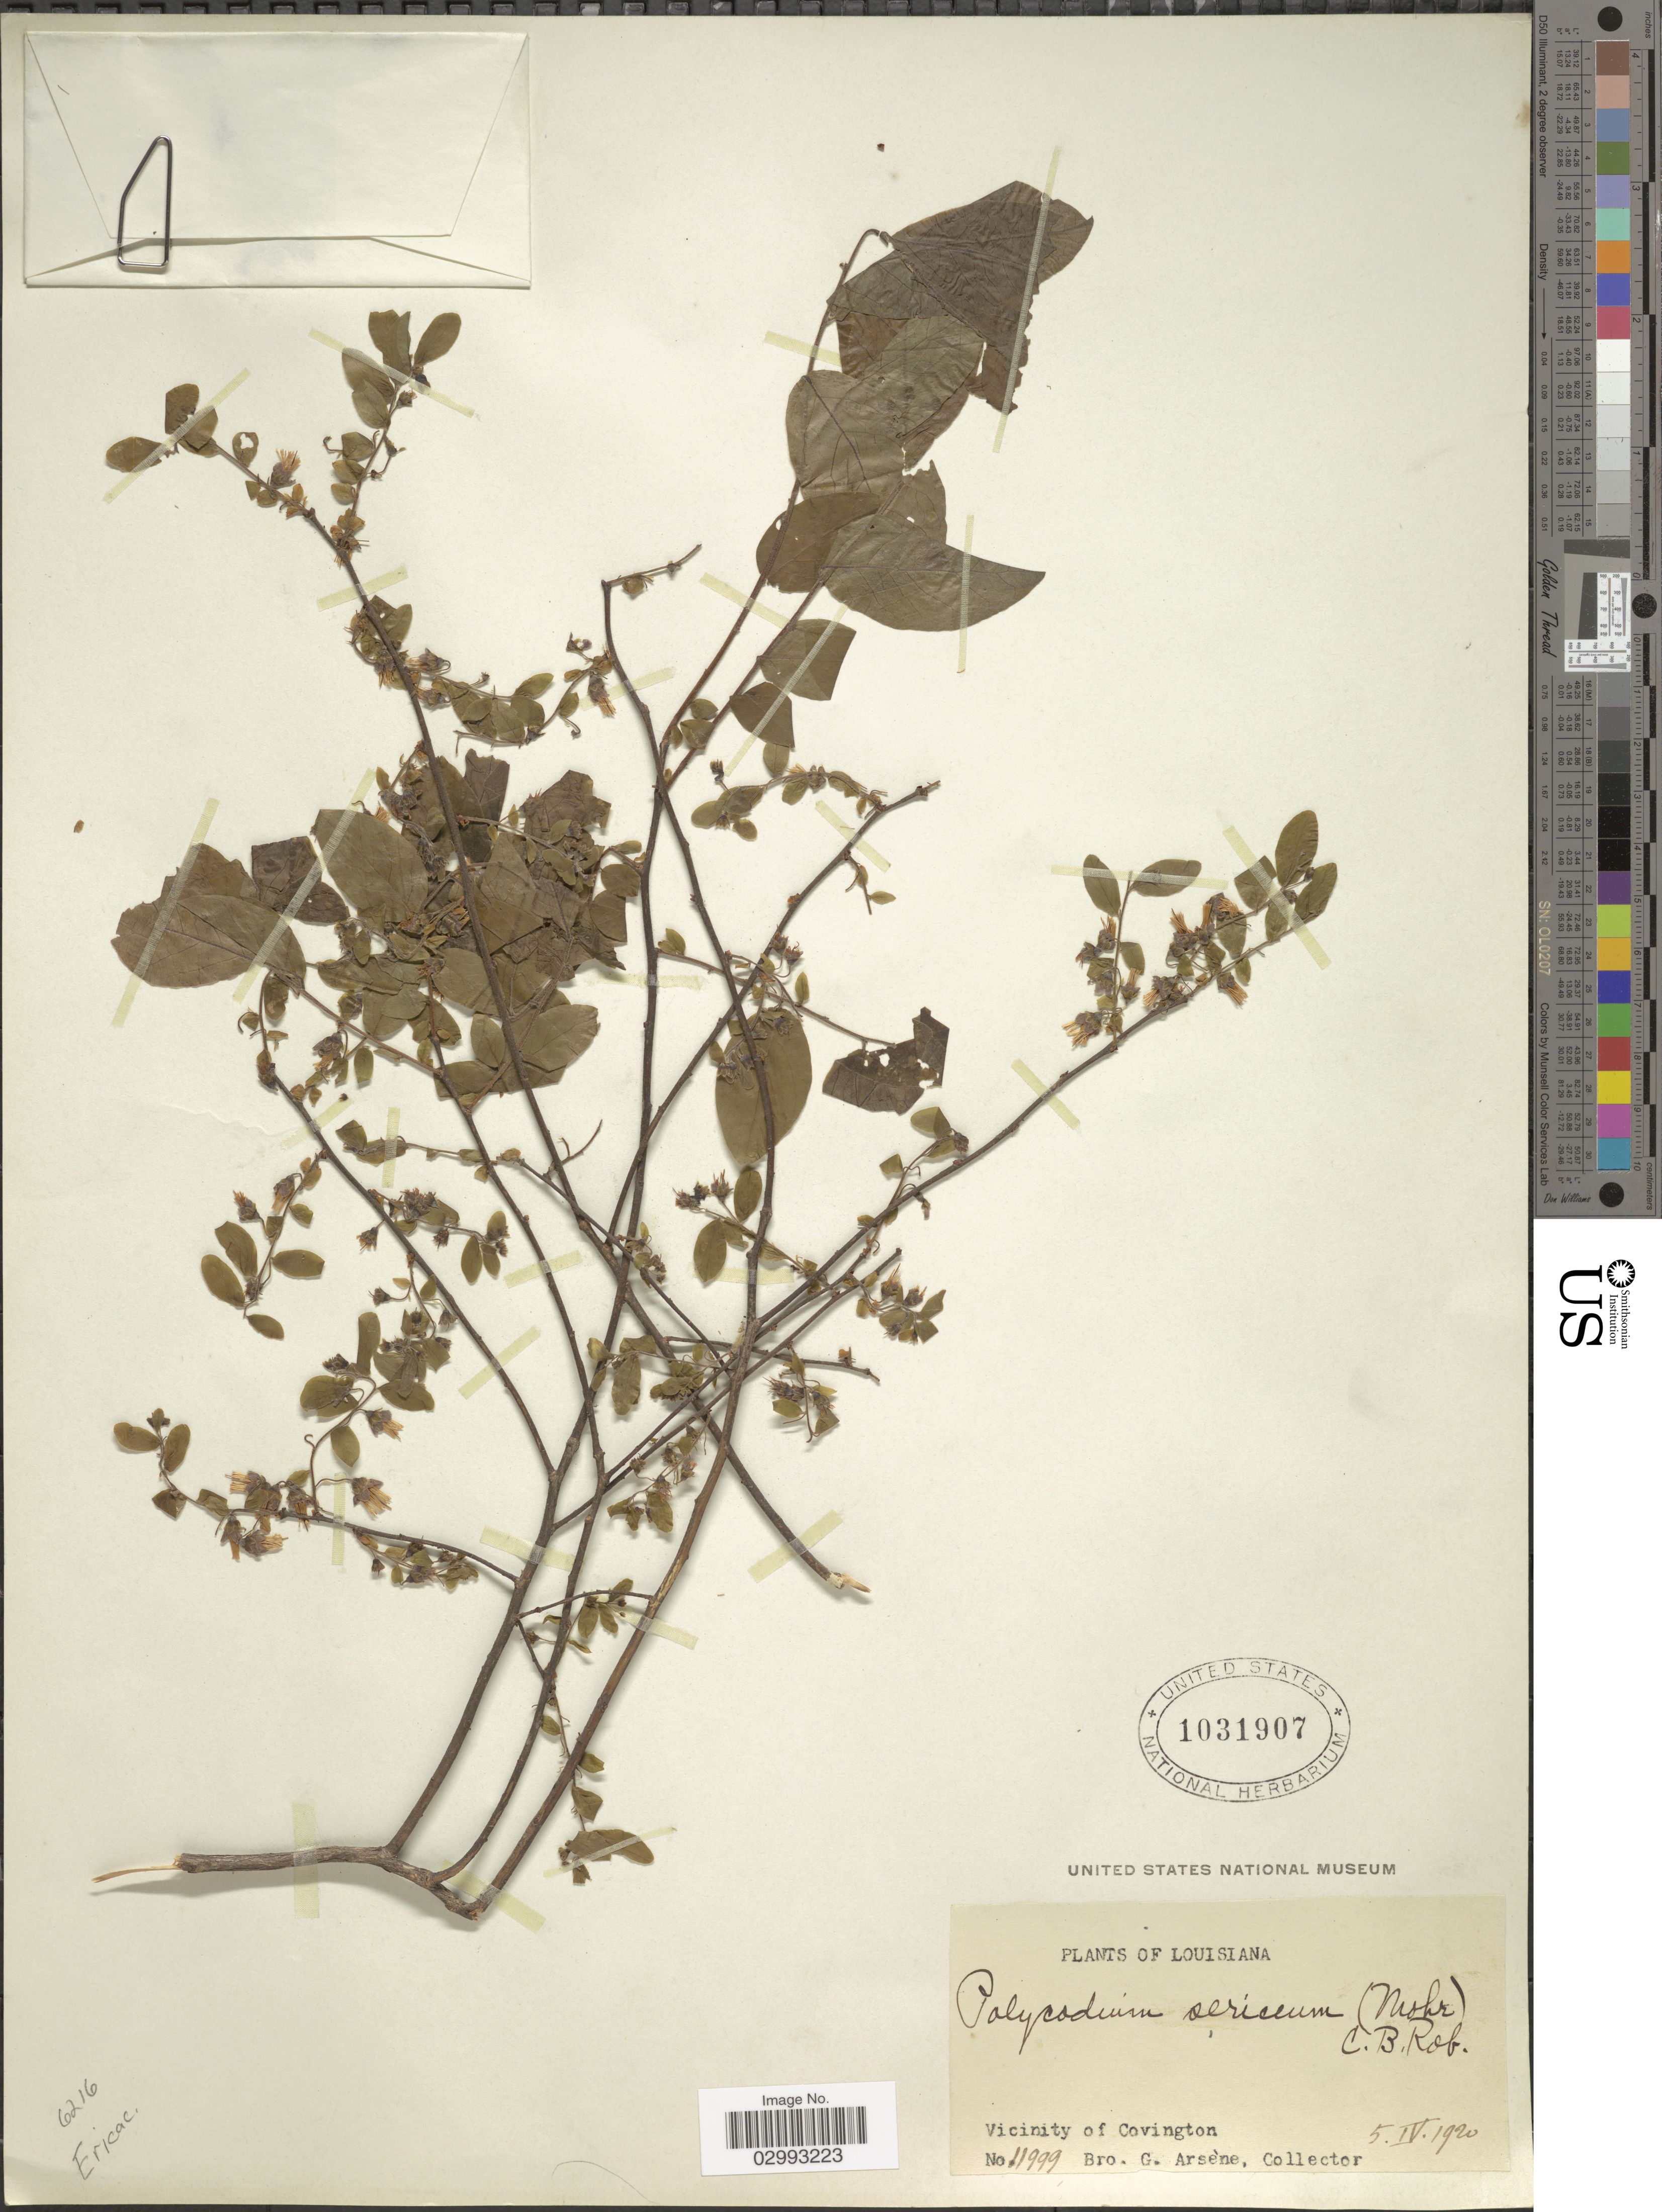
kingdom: Plantae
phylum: Tracheophyta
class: Magnoliopsida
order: Ericales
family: Ericaceae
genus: Polycodium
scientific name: Polycodium sericeum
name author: (C. Mohr) C.B. Rob.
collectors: Bro. G. Arsène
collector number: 11999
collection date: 1920-04-05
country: United States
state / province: Louisiana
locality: Vicinity of Covington.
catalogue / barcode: US 1031907